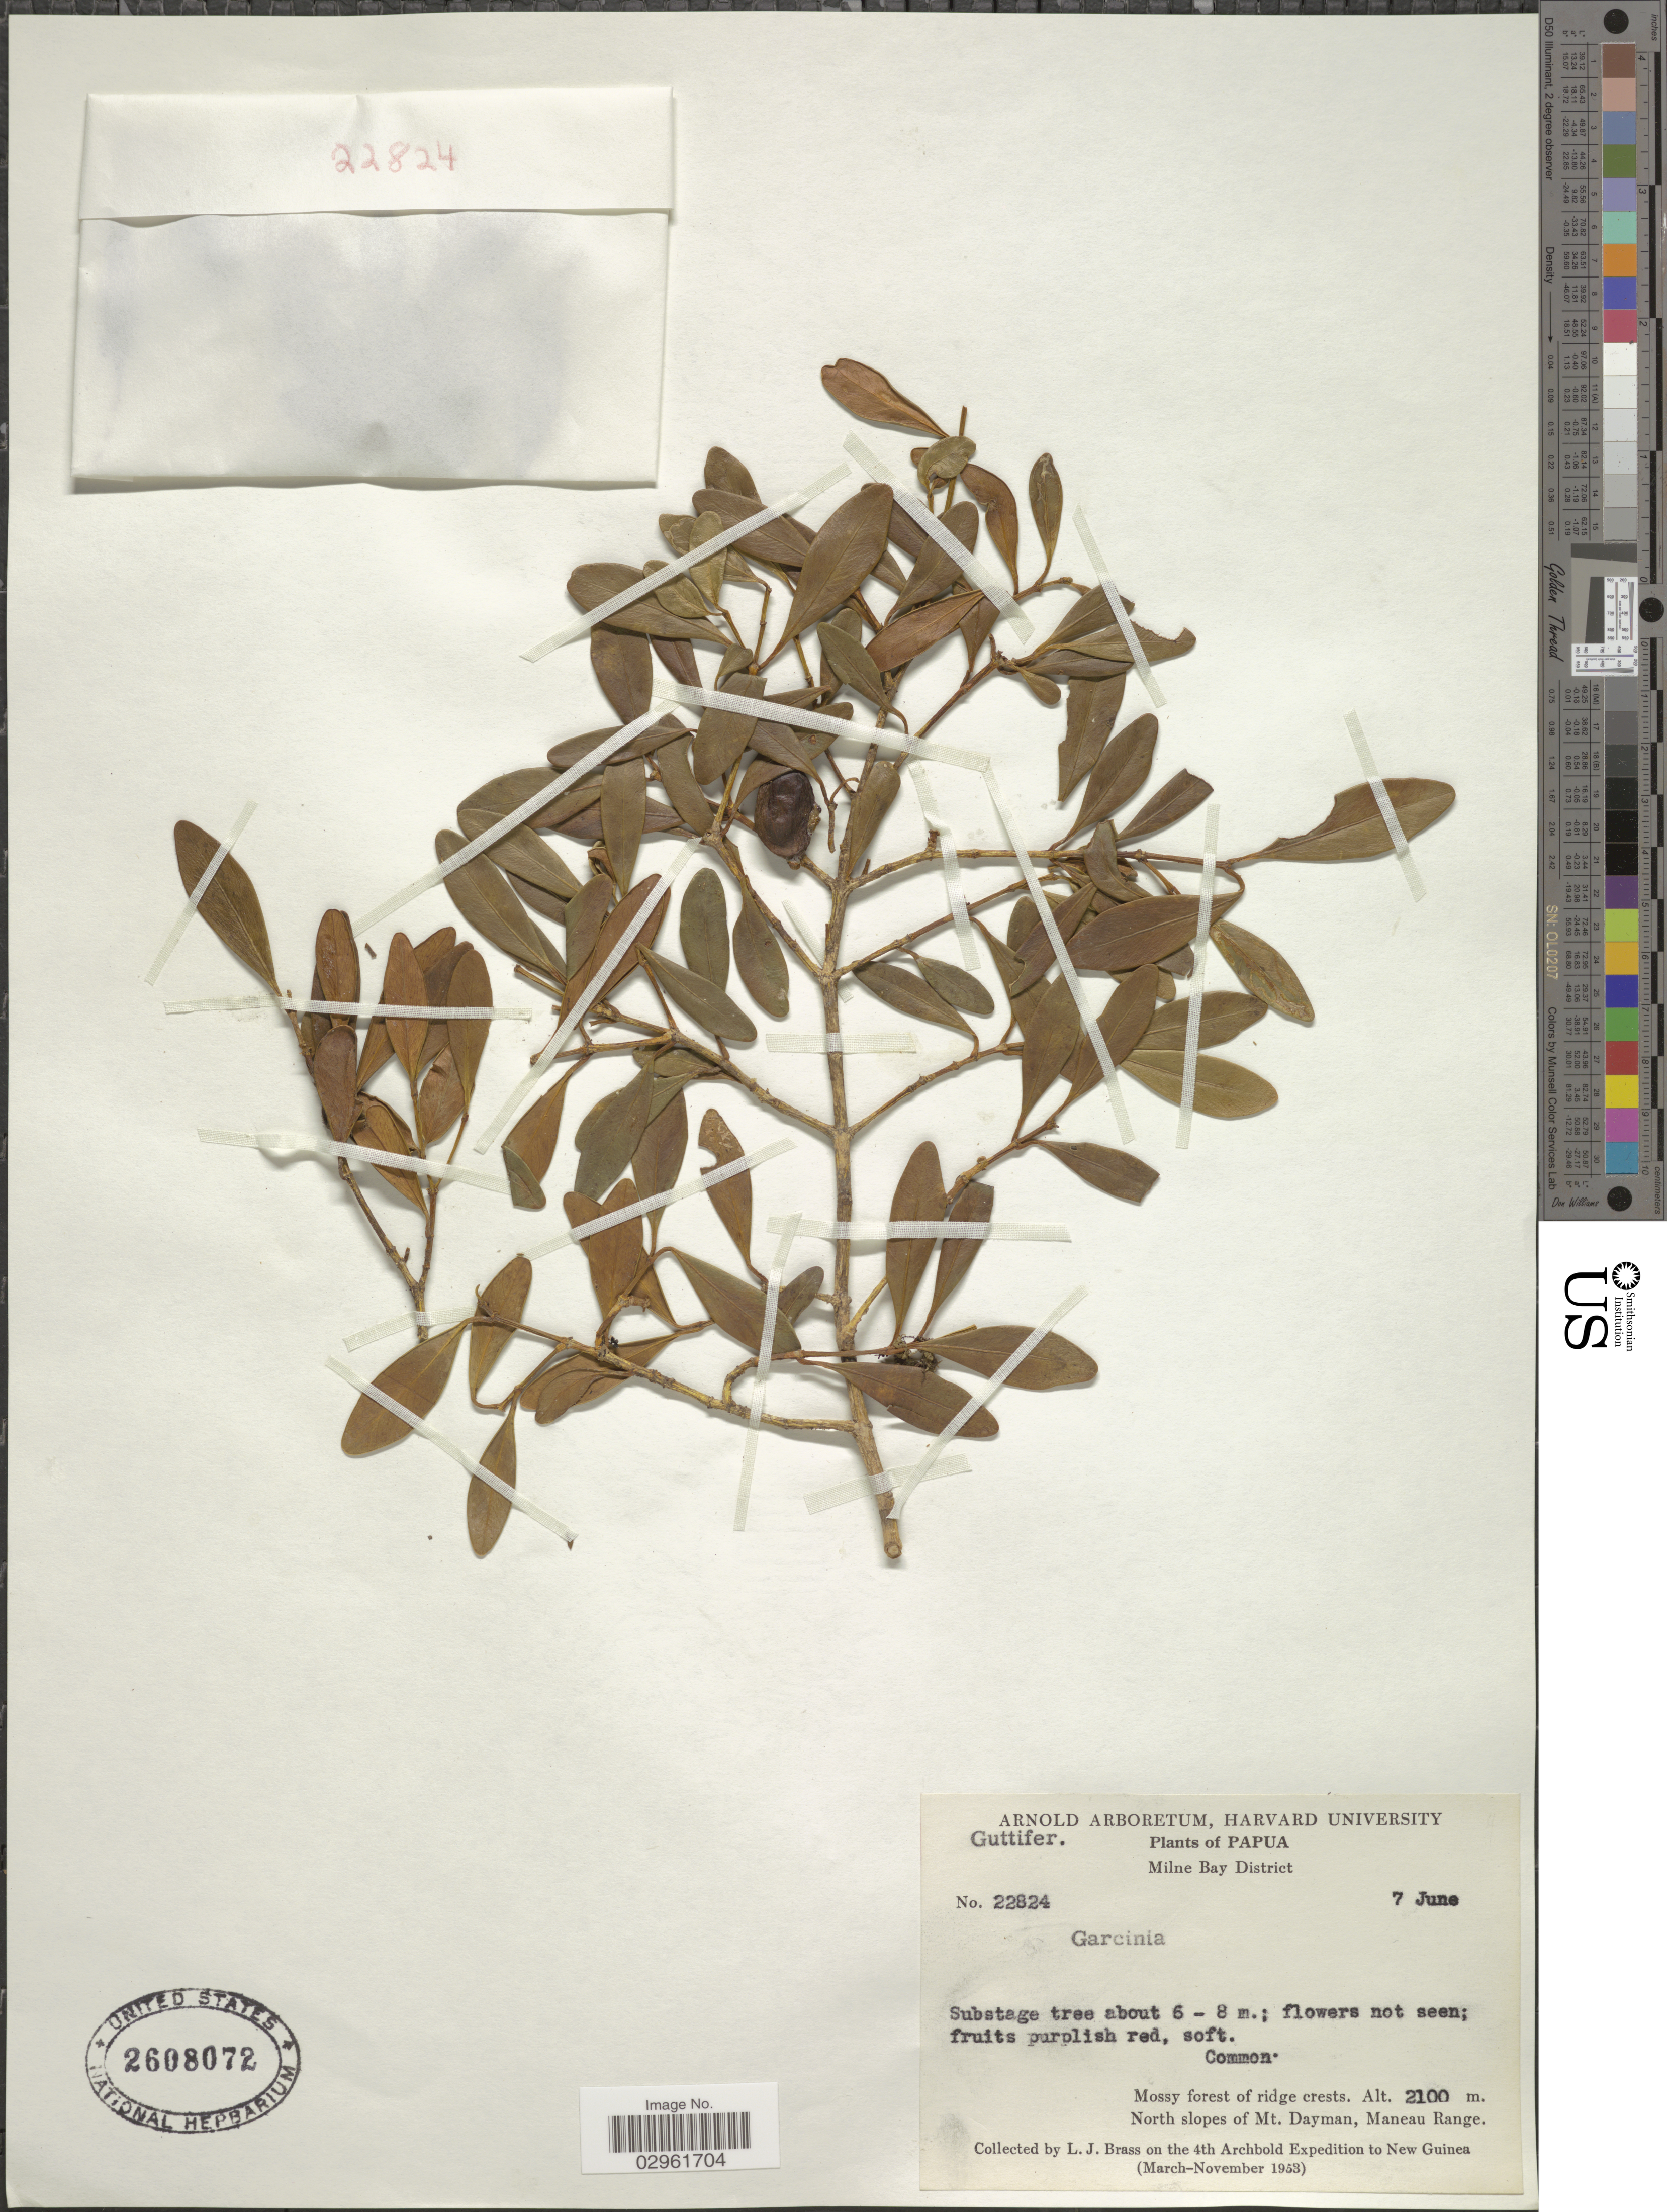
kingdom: Plantae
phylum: Tracheophyta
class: Magnoliopsida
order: Malpighiales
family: Clusiaceae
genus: Garcinia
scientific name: Garcinia sp.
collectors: L. J. Brass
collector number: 22824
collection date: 1953-06-07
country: Papua New Guinea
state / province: Milne Bay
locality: New Guinea. Milne Bay District. North slopes of Mt. Dayman, Maneau Range.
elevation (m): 2100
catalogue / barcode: US 2608072